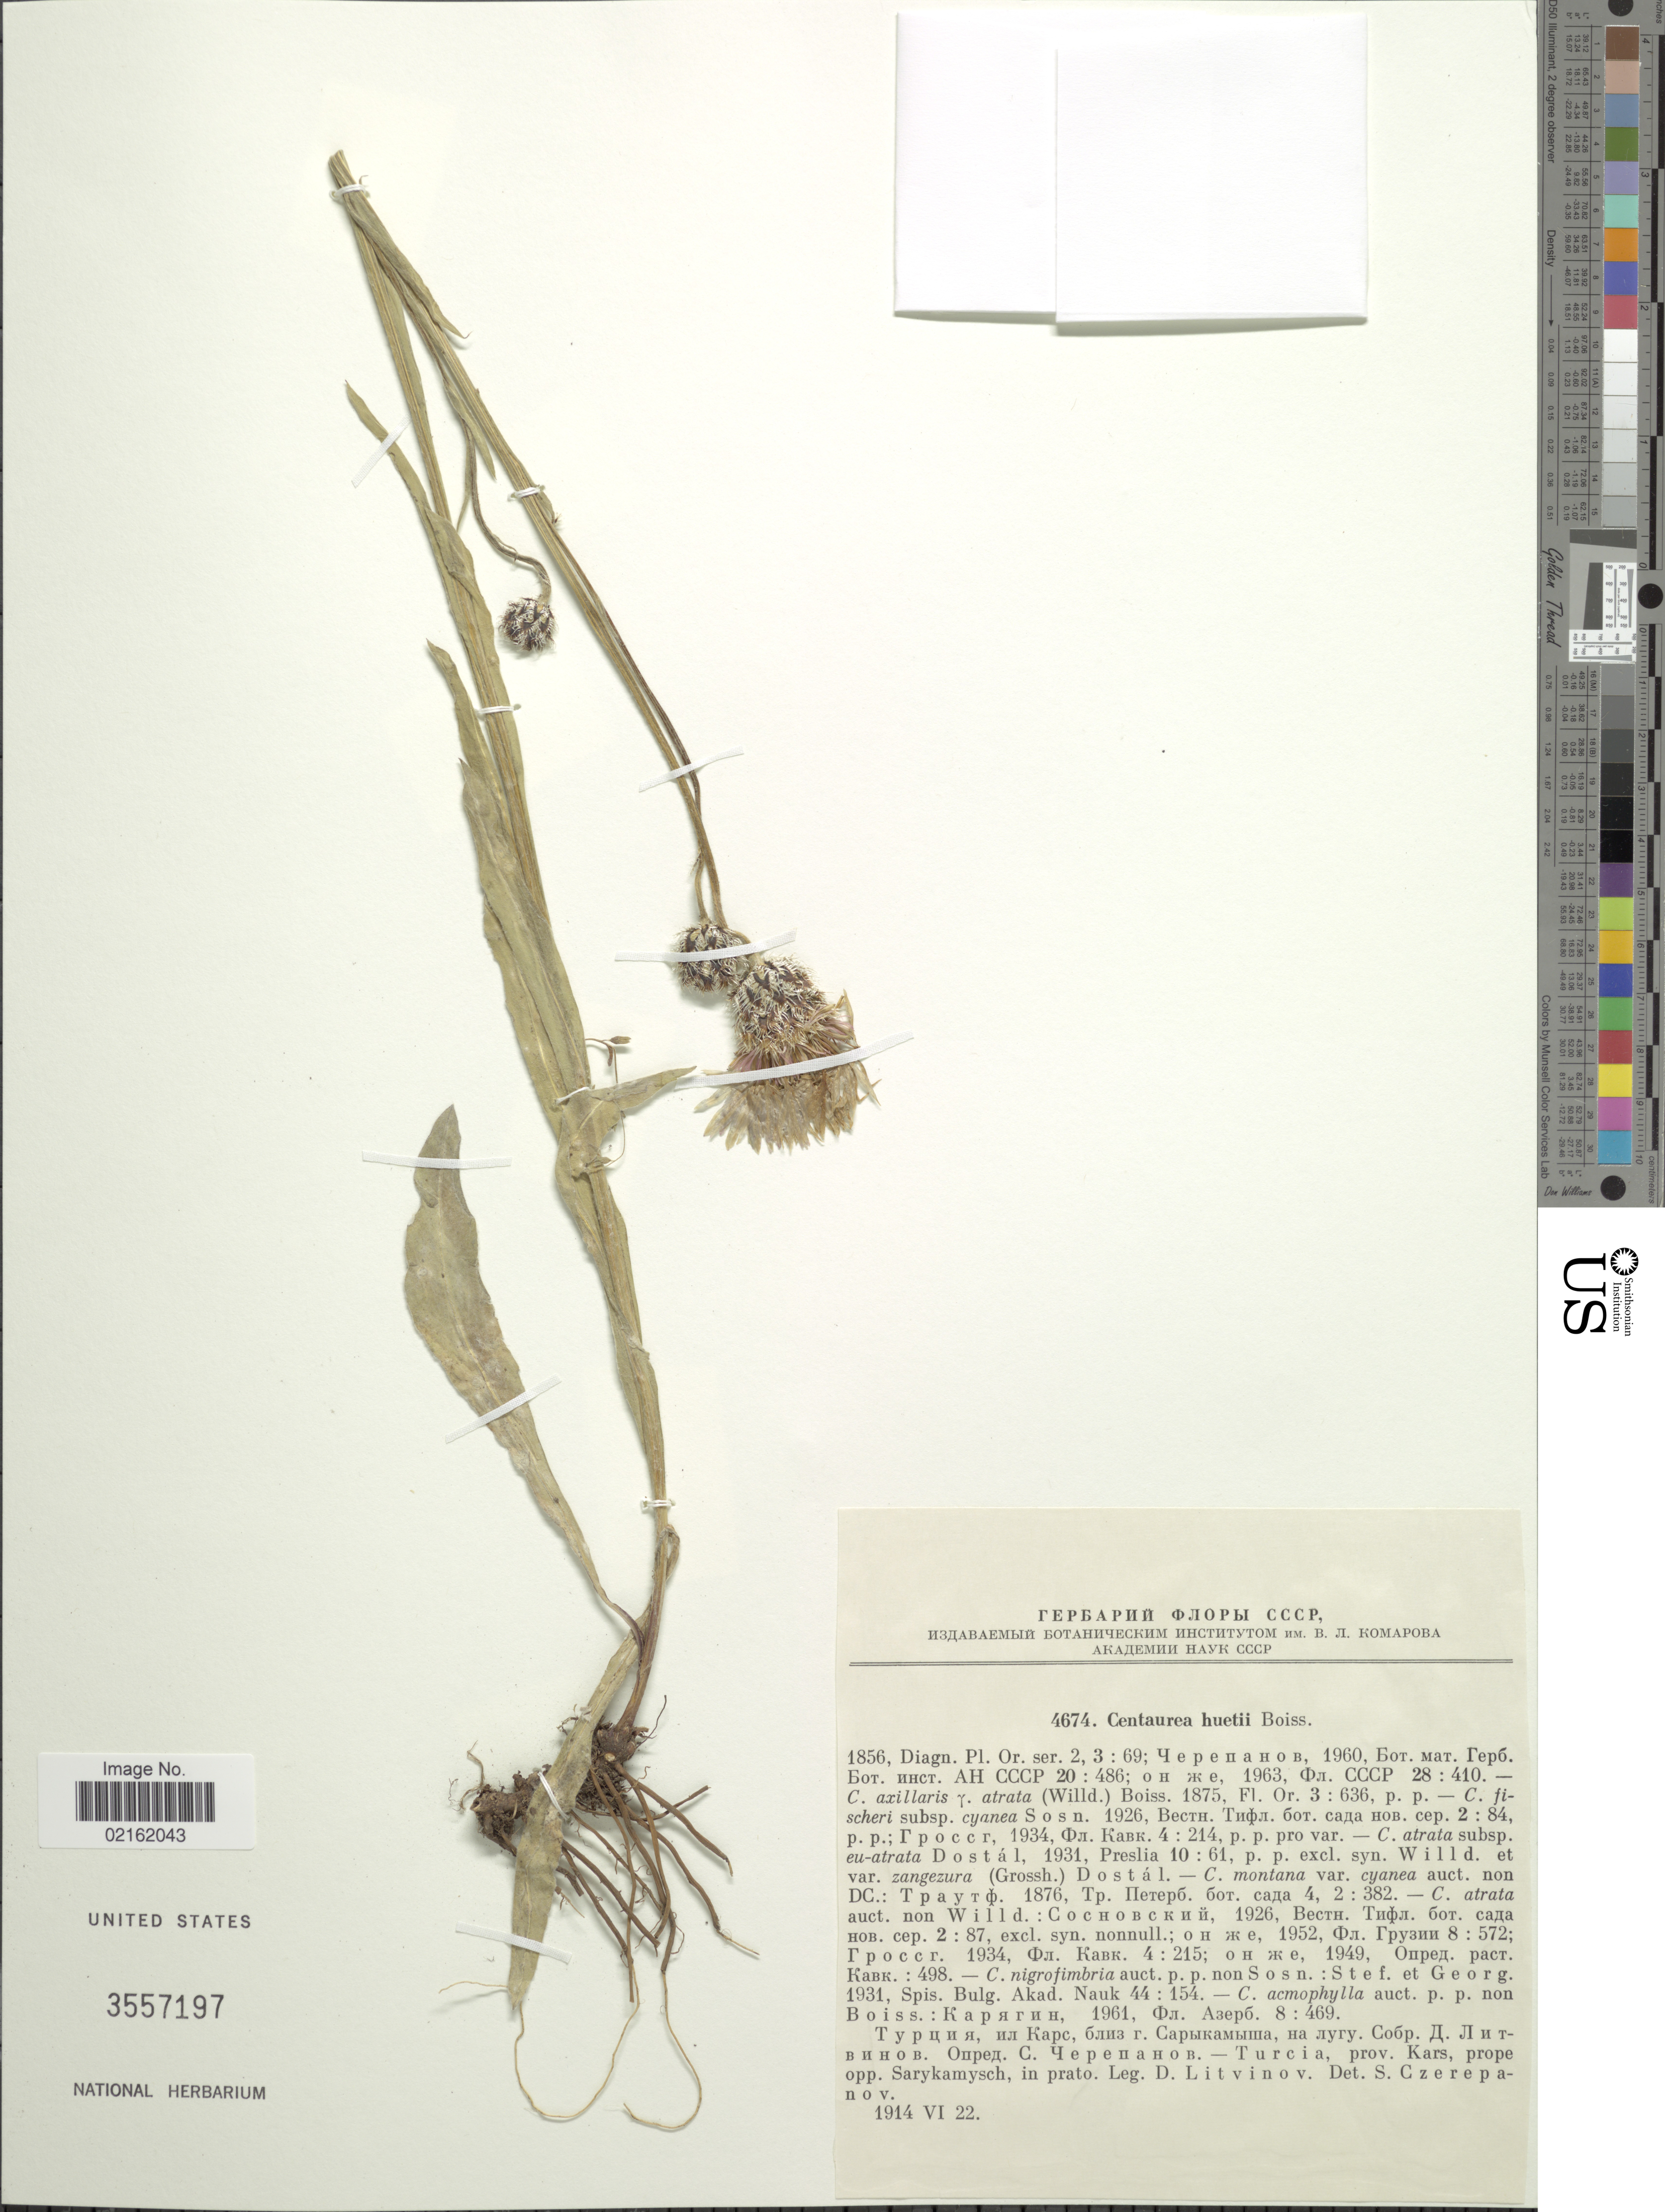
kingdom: Plantae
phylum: Tracheophyta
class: Magnoliopsida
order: Asterales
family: Asteraceae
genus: Centaurea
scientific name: Centaurea huetii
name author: Boiss.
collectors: D. Litvinov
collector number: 4674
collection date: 1914-06-22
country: Turkey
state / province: Kars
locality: Turcia, prope opp. Sarykamysch,in prato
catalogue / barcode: US 3557197